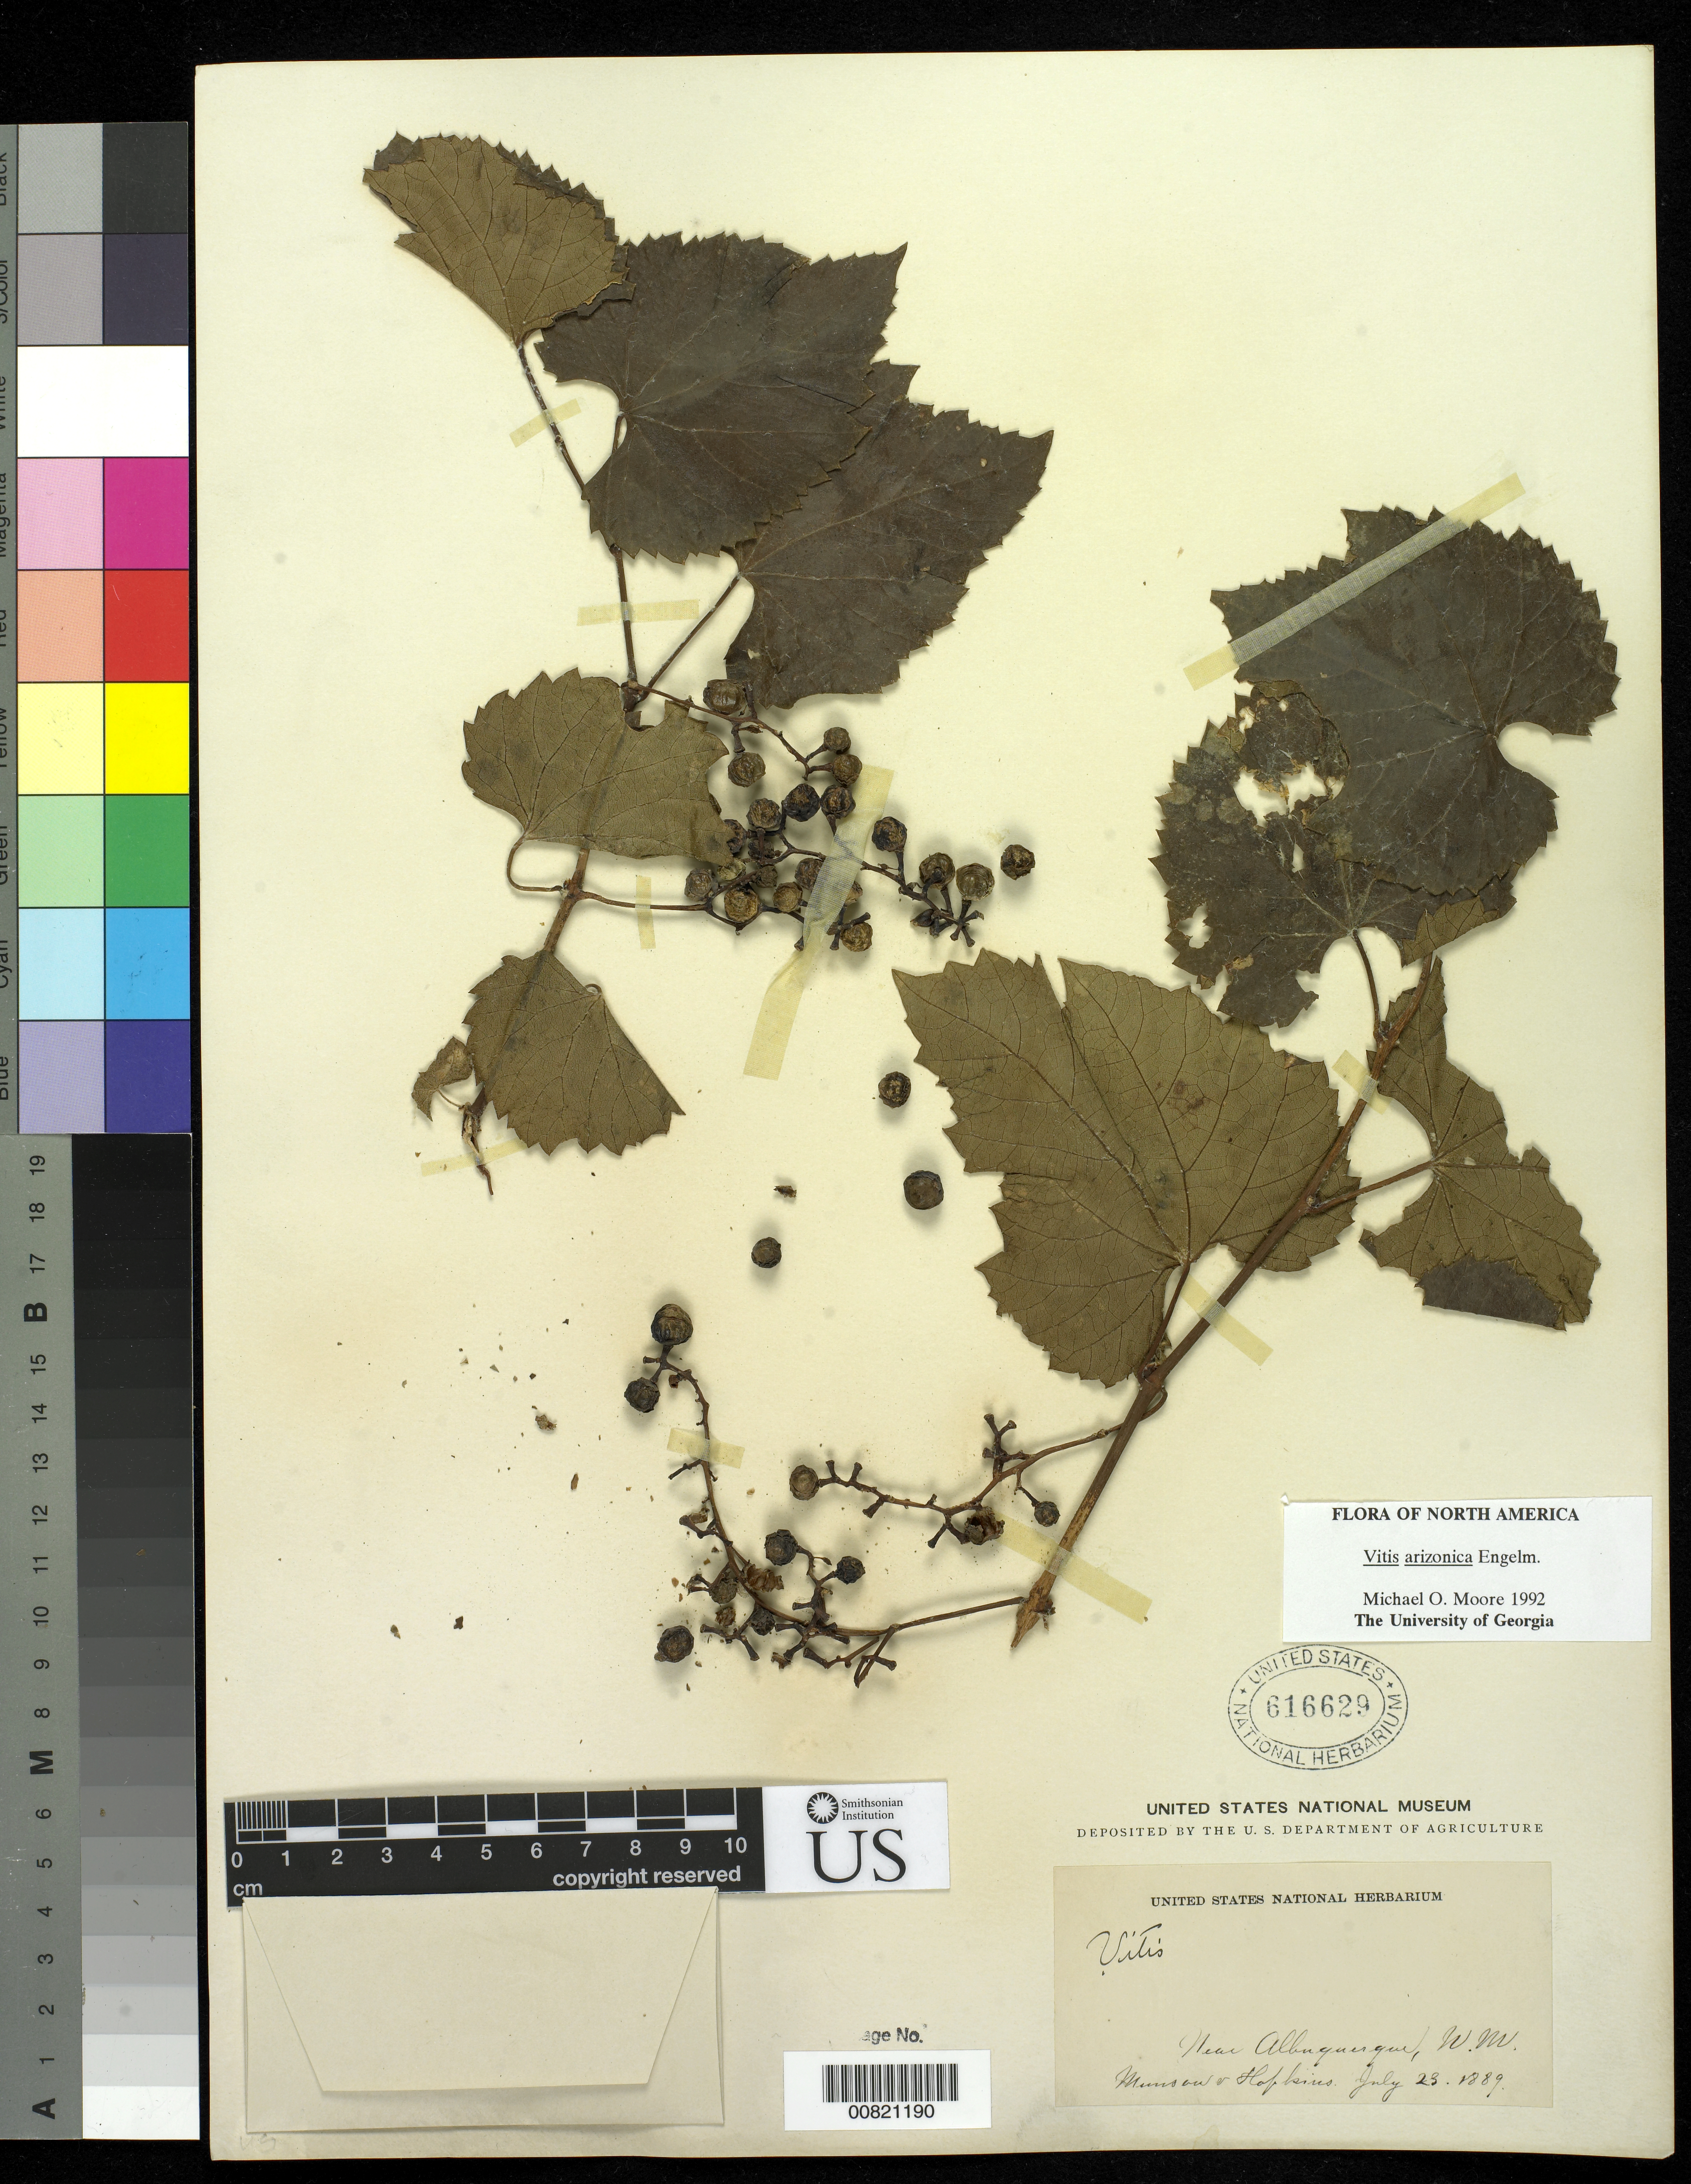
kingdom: Plantae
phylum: Tracheophyta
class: Magnoliopsida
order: Vitales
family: Vitaceae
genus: Vitis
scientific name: Vitis arizonica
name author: Engelm.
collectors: T. V. Munson & -- Hopkins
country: United States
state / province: New Mexico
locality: Newar Albuquerque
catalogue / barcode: US 616629